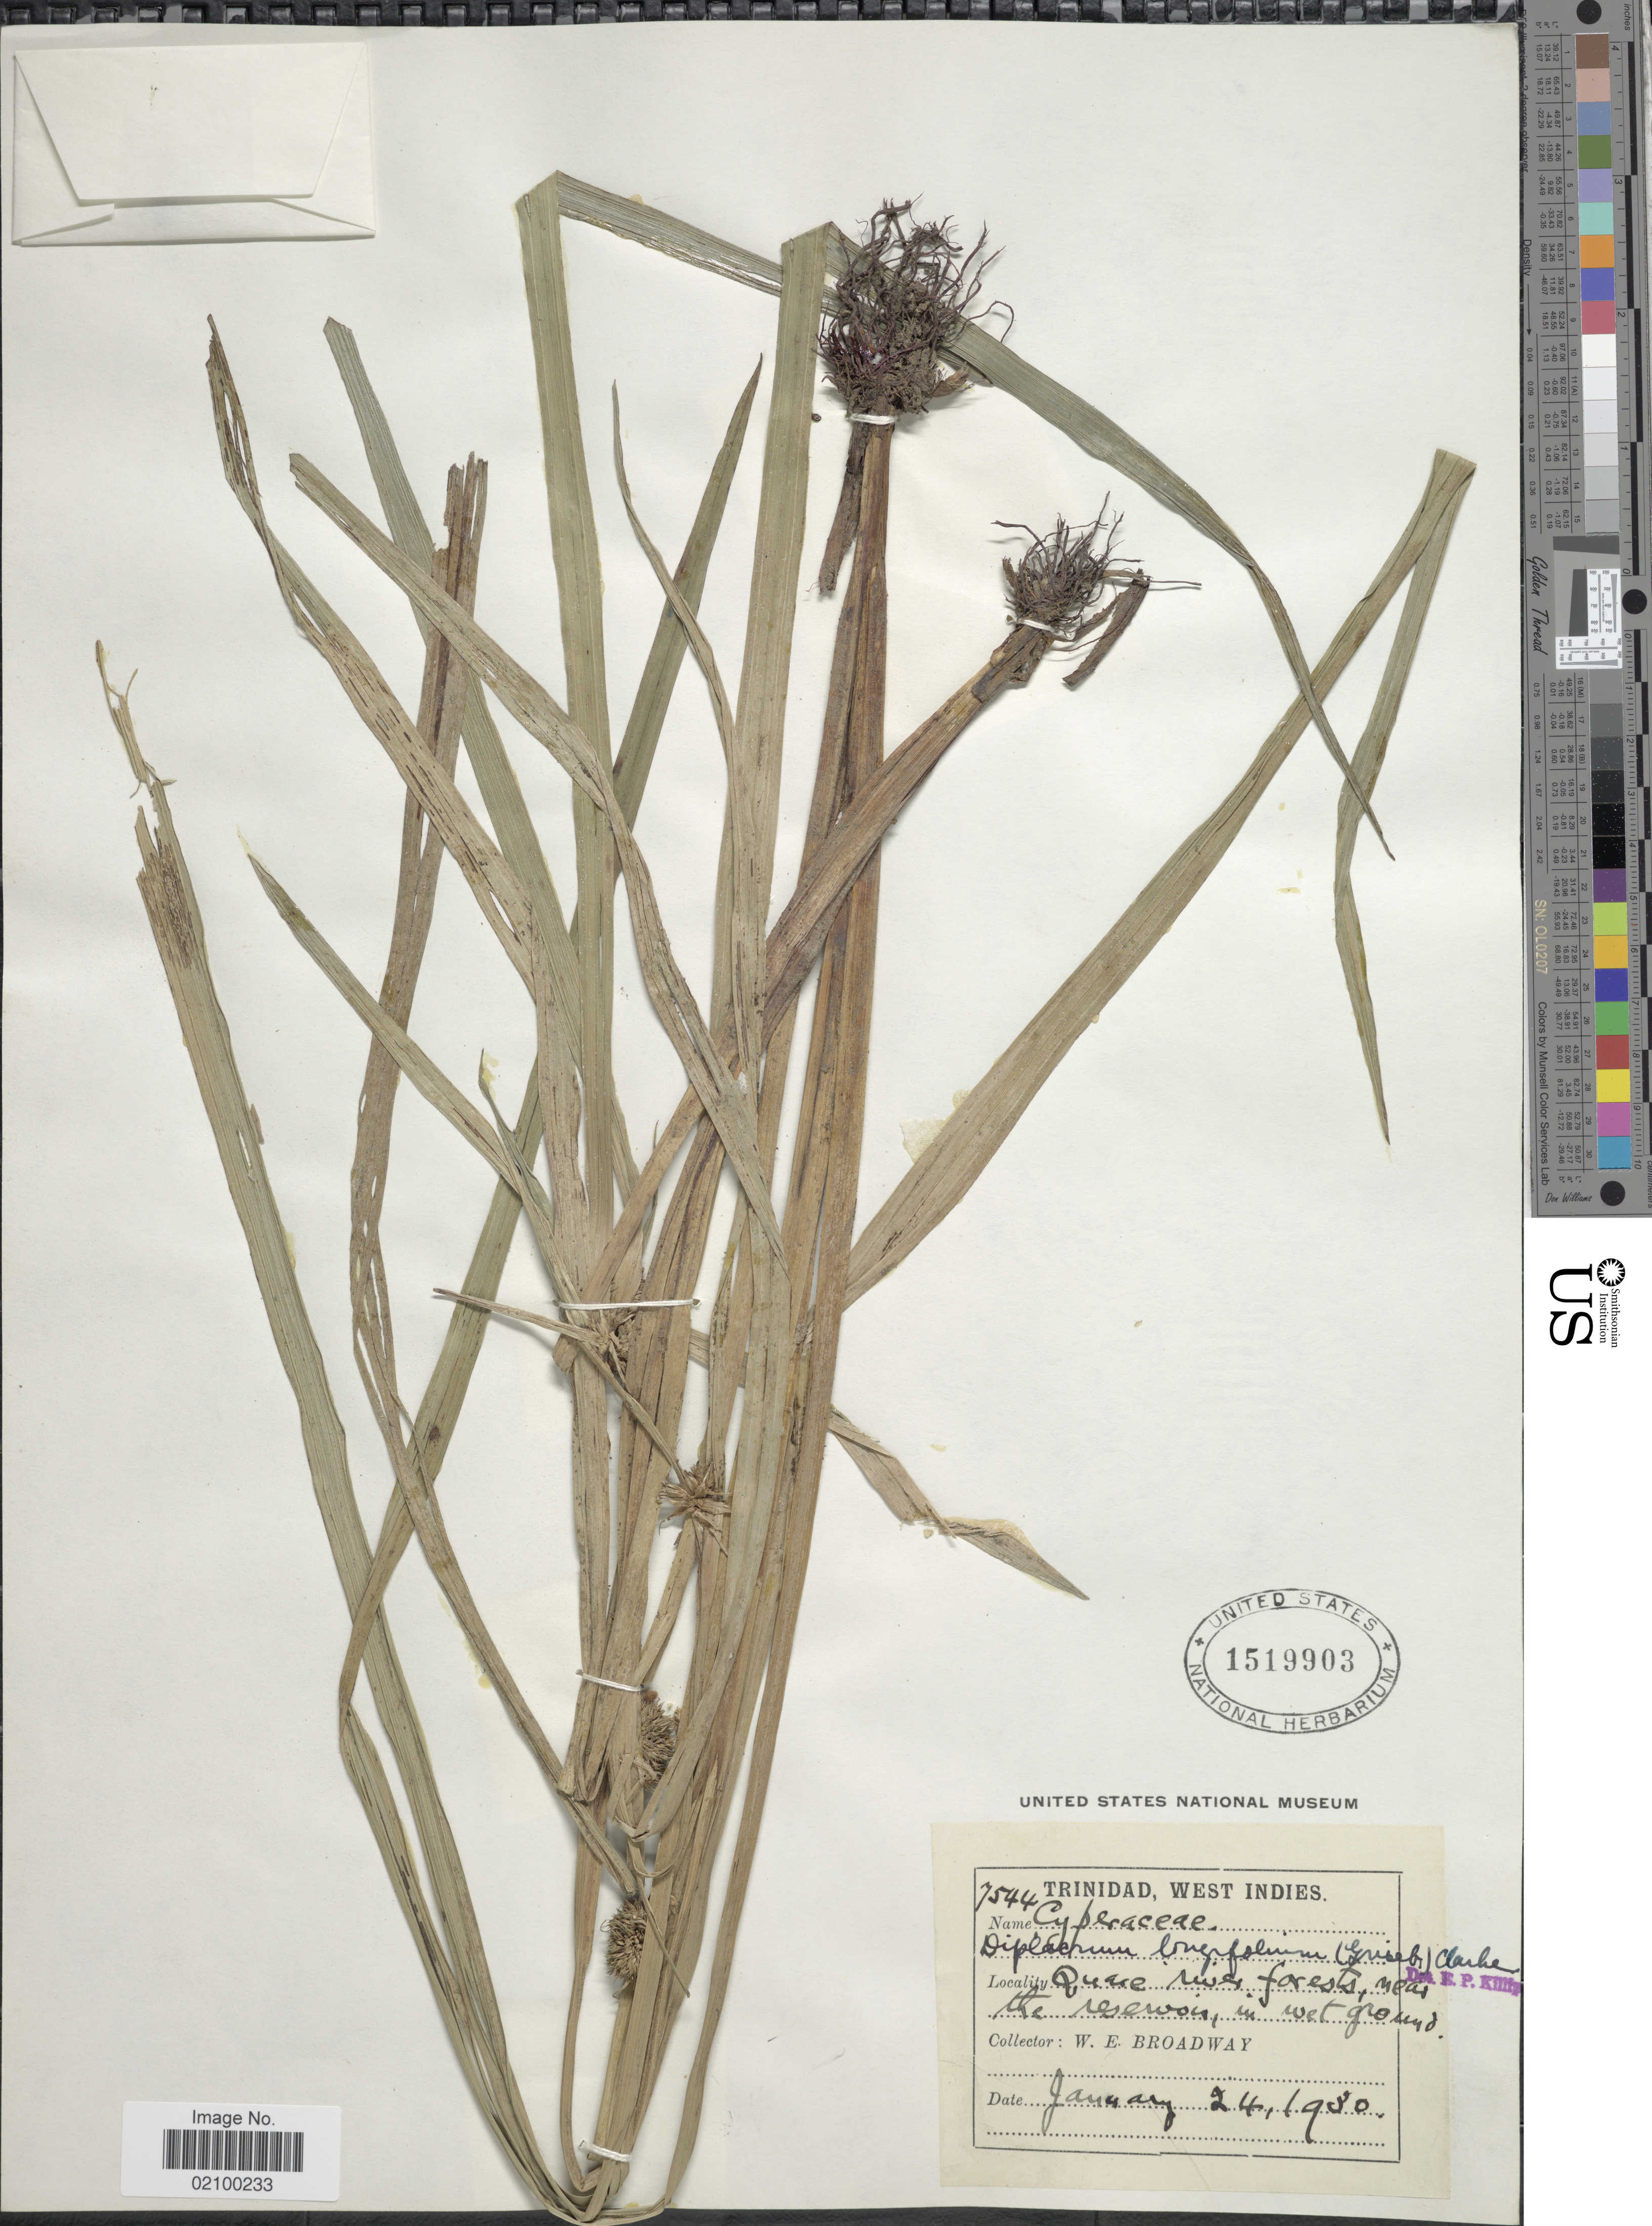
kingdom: Plantae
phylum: Tracheophyta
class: Liliopsida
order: Poales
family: Cyperaceae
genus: Diplacrum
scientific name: Diplacrum capitatum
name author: (Willd.) Boeckeler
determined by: Strong, Mark T., (BOT), Smithsonian Institution - National Museum of Natural History (UNITED STATES)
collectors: W. E. Broadway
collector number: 7544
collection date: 1930-01-24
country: Trinidad and Tobago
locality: Trinidad, West Indies, Quare river forest near the reservoir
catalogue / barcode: US 1519903